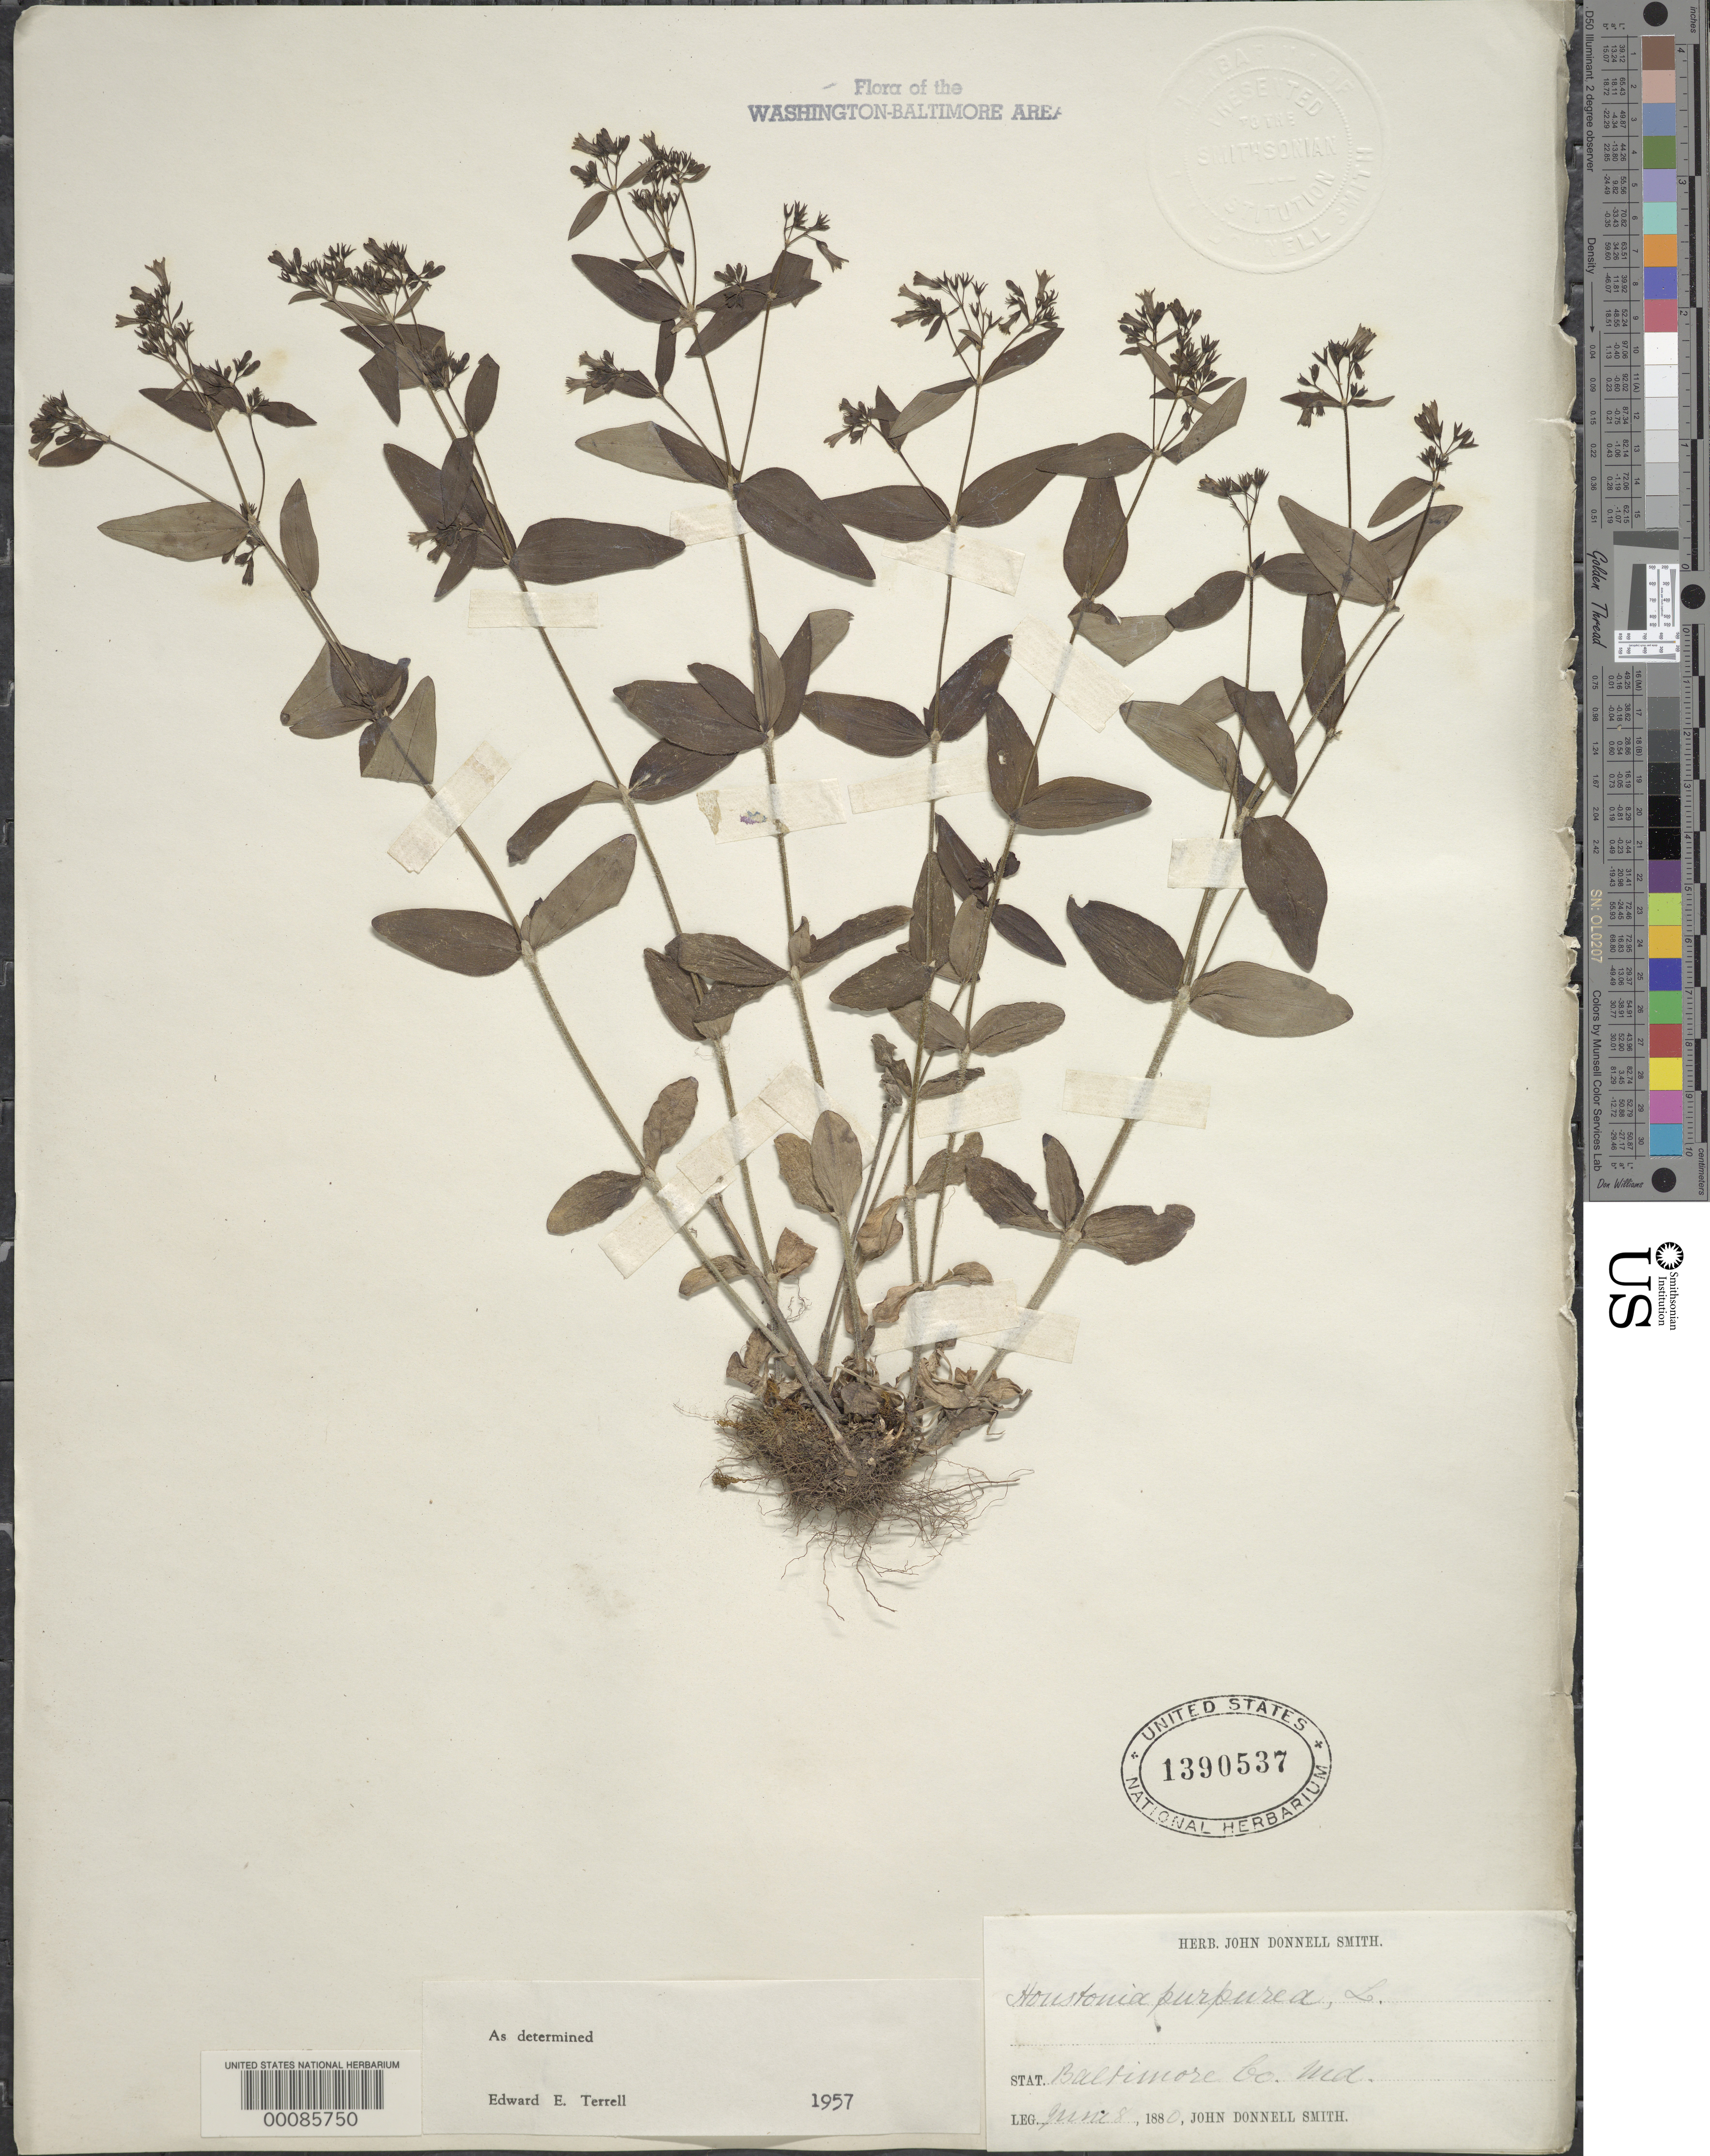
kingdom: Plantae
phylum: Tracheophyta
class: Magnoliopsida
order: Gentianales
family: Rubiaceae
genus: Houstonia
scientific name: Houstonia purpurea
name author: L.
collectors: J. Donnell Smith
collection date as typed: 08 Jun 1880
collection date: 1880-06-08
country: United States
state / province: Maryland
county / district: Baltimore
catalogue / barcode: US 1390537